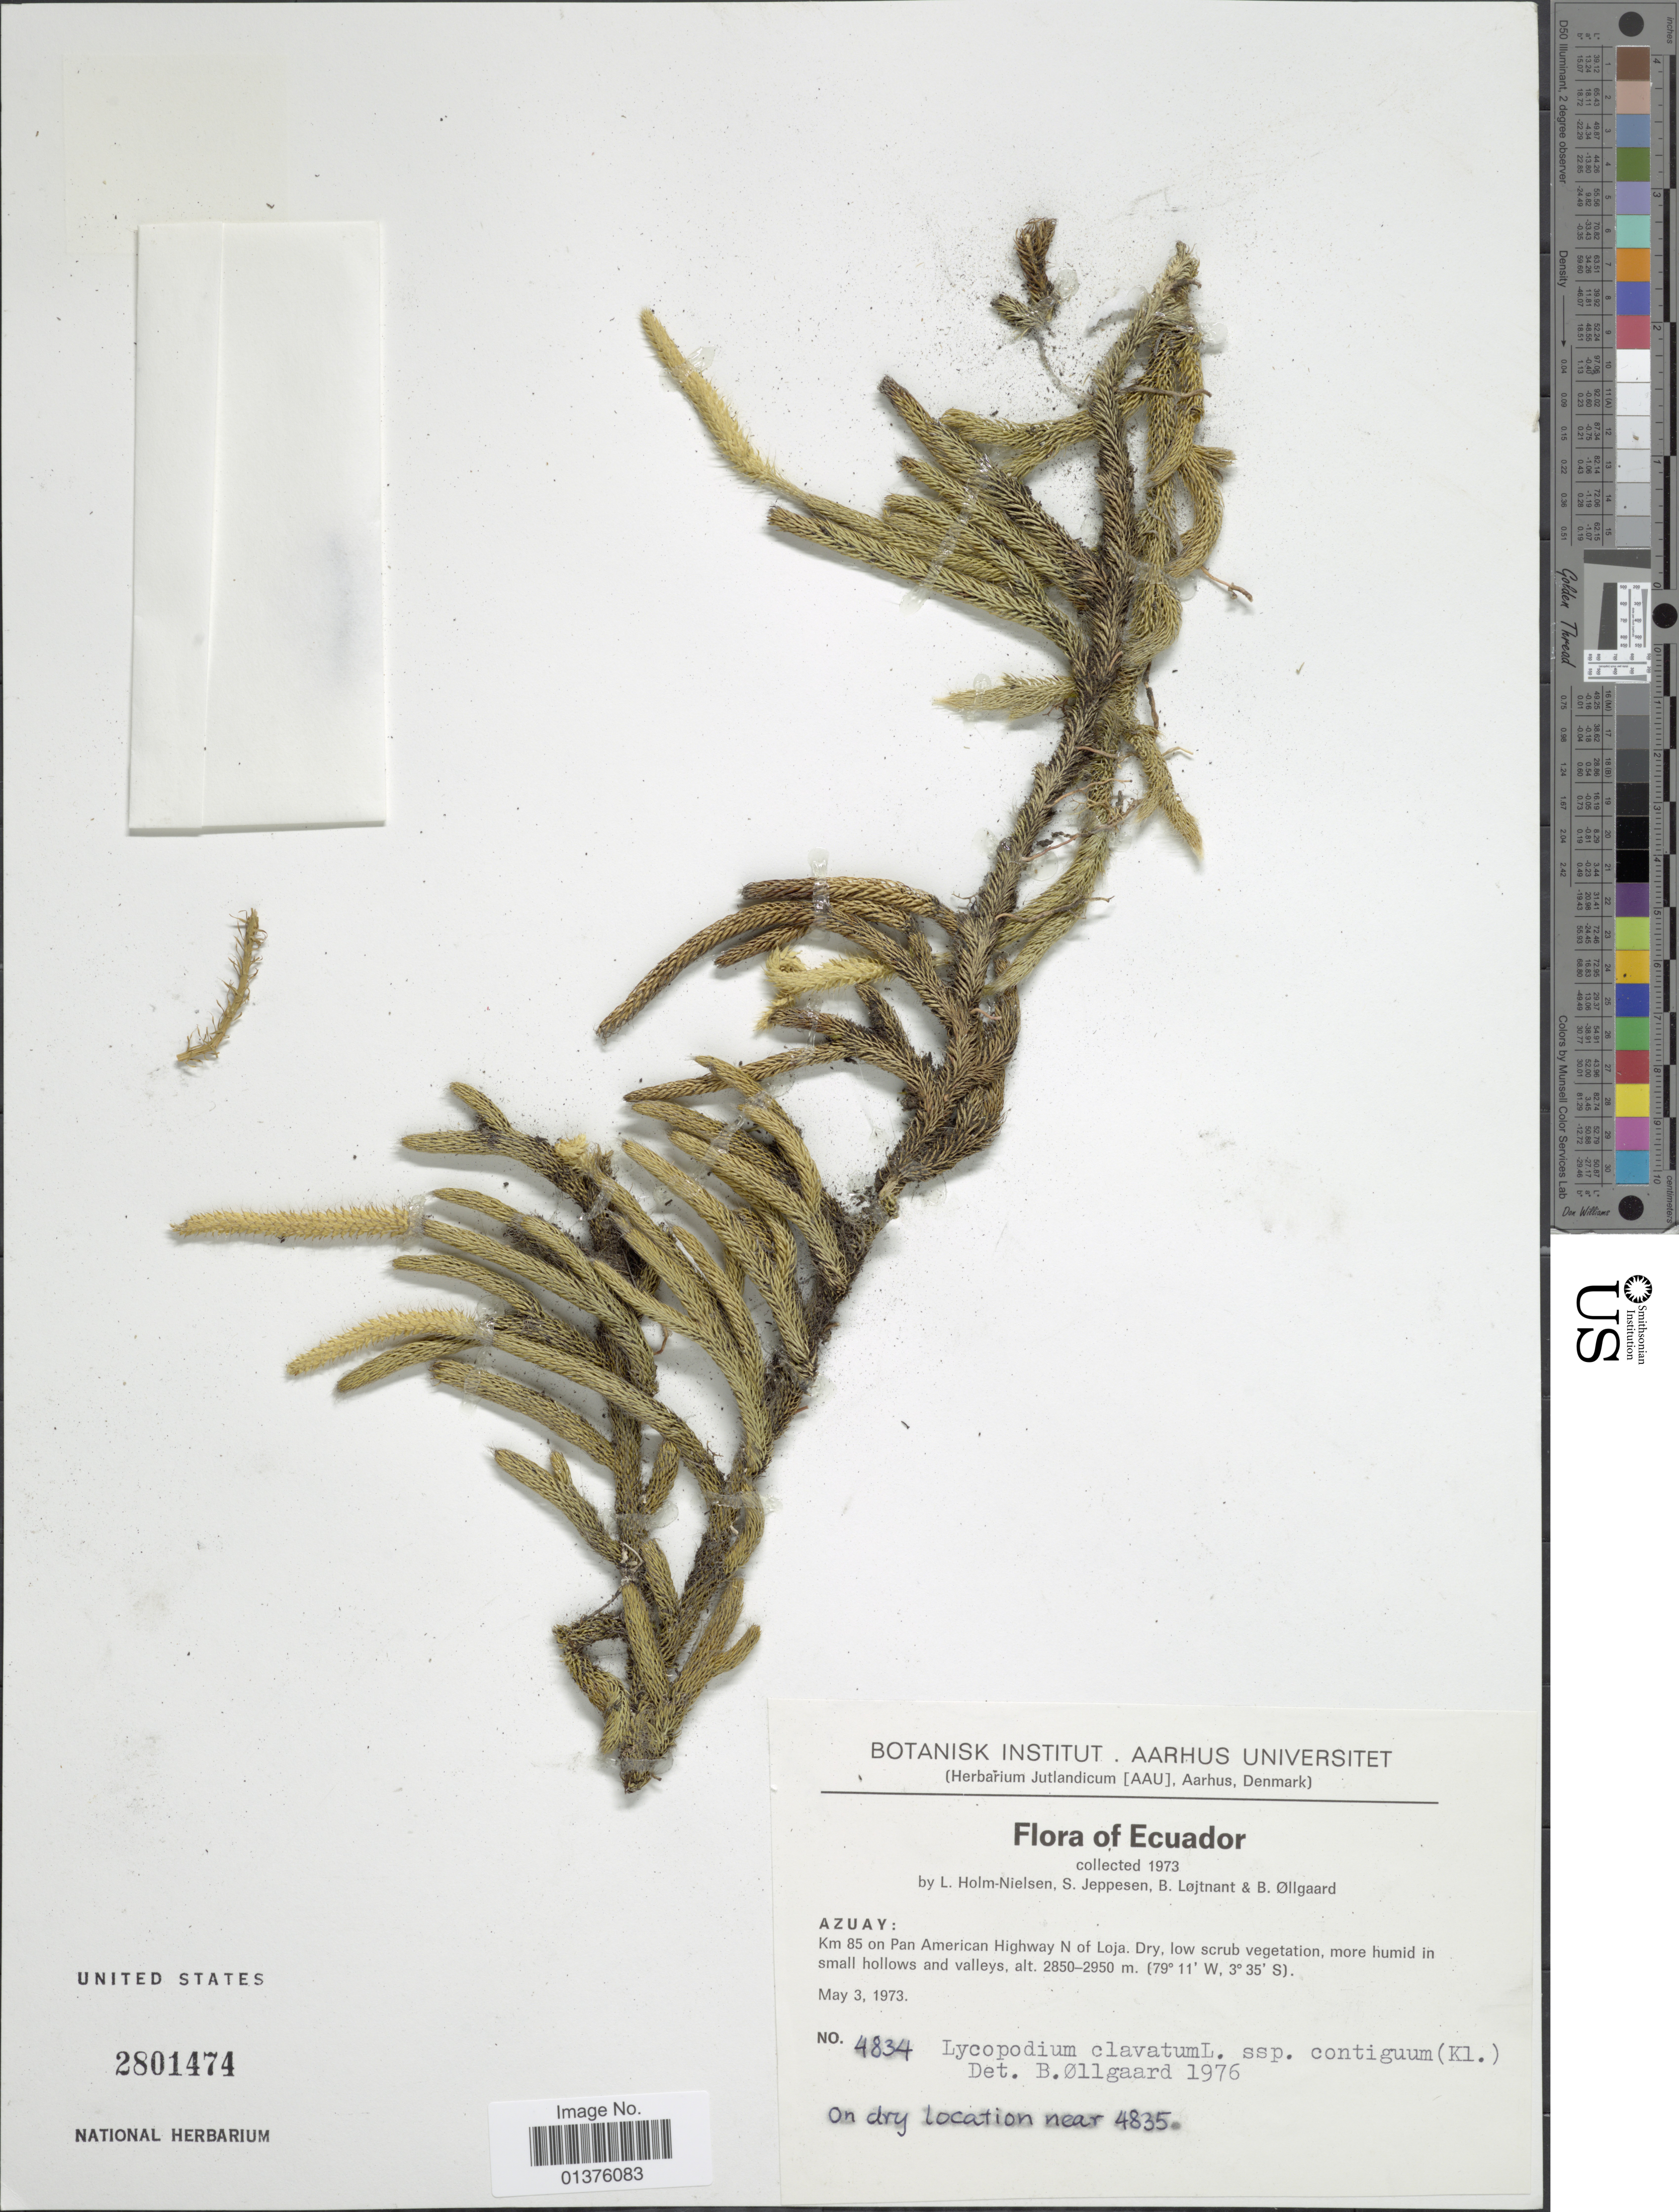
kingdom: Plantae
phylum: Tracheophyta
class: Lycopodiopsida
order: Lycopodiales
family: Lycopodiaceae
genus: Lycopodium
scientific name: Lycopodium clavatum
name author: L.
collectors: L. B. Holm-Nielsen, S. Jeppesen, B. Löjtnant & B. Øllgaard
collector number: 4834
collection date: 1973-05-03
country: Ecuador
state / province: Azuay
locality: Km 85 on Pan American Highway N of Loja, Dry low scrub vegetation, more humid in small hollows and valleys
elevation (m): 2850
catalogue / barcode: US 2801474